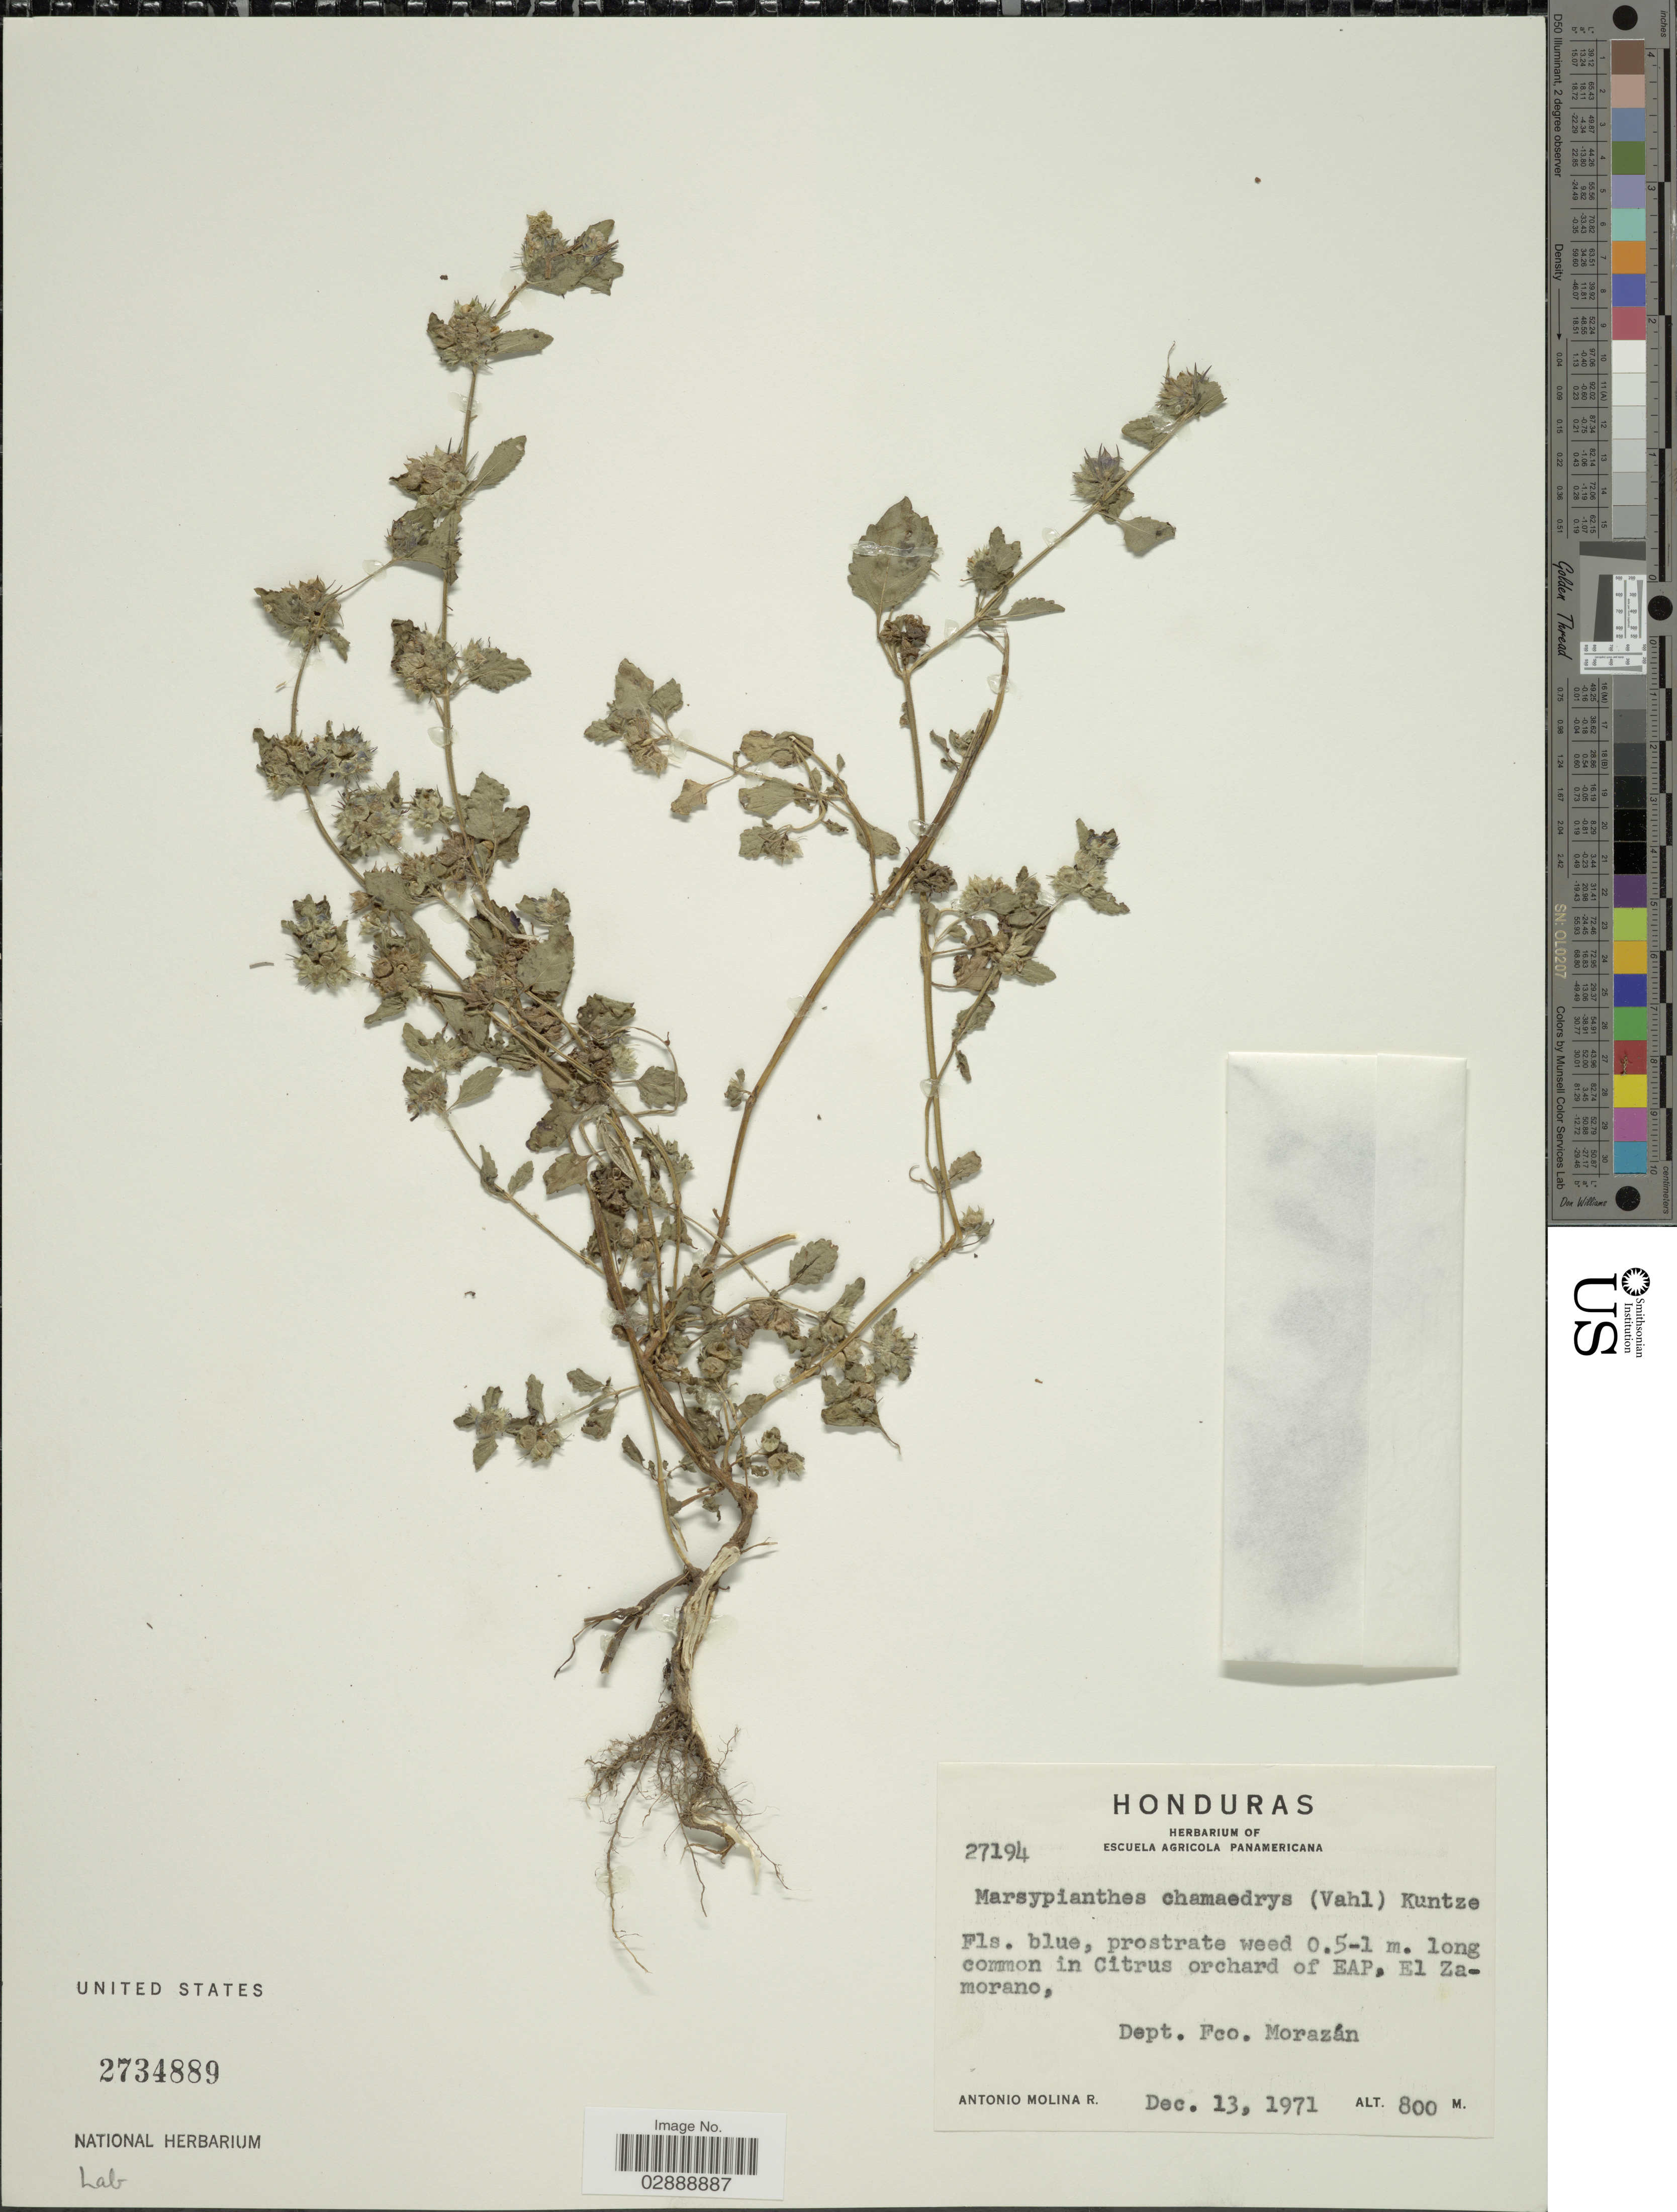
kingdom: Plantae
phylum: Tracheophyta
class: Magnoliopsida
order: Lamiales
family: Lamiaceae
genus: Marsypianthes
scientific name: Marsypianthes chamaedrys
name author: (Vahl) Kuntze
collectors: A. Molina R.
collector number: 27194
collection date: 1971-12-13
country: Honduras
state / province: Fco. Morazán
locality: In Citrus orchard of EAP, El Zamorano, Dept. Fco. Morazán.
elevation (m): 800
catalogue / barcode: US 2734889